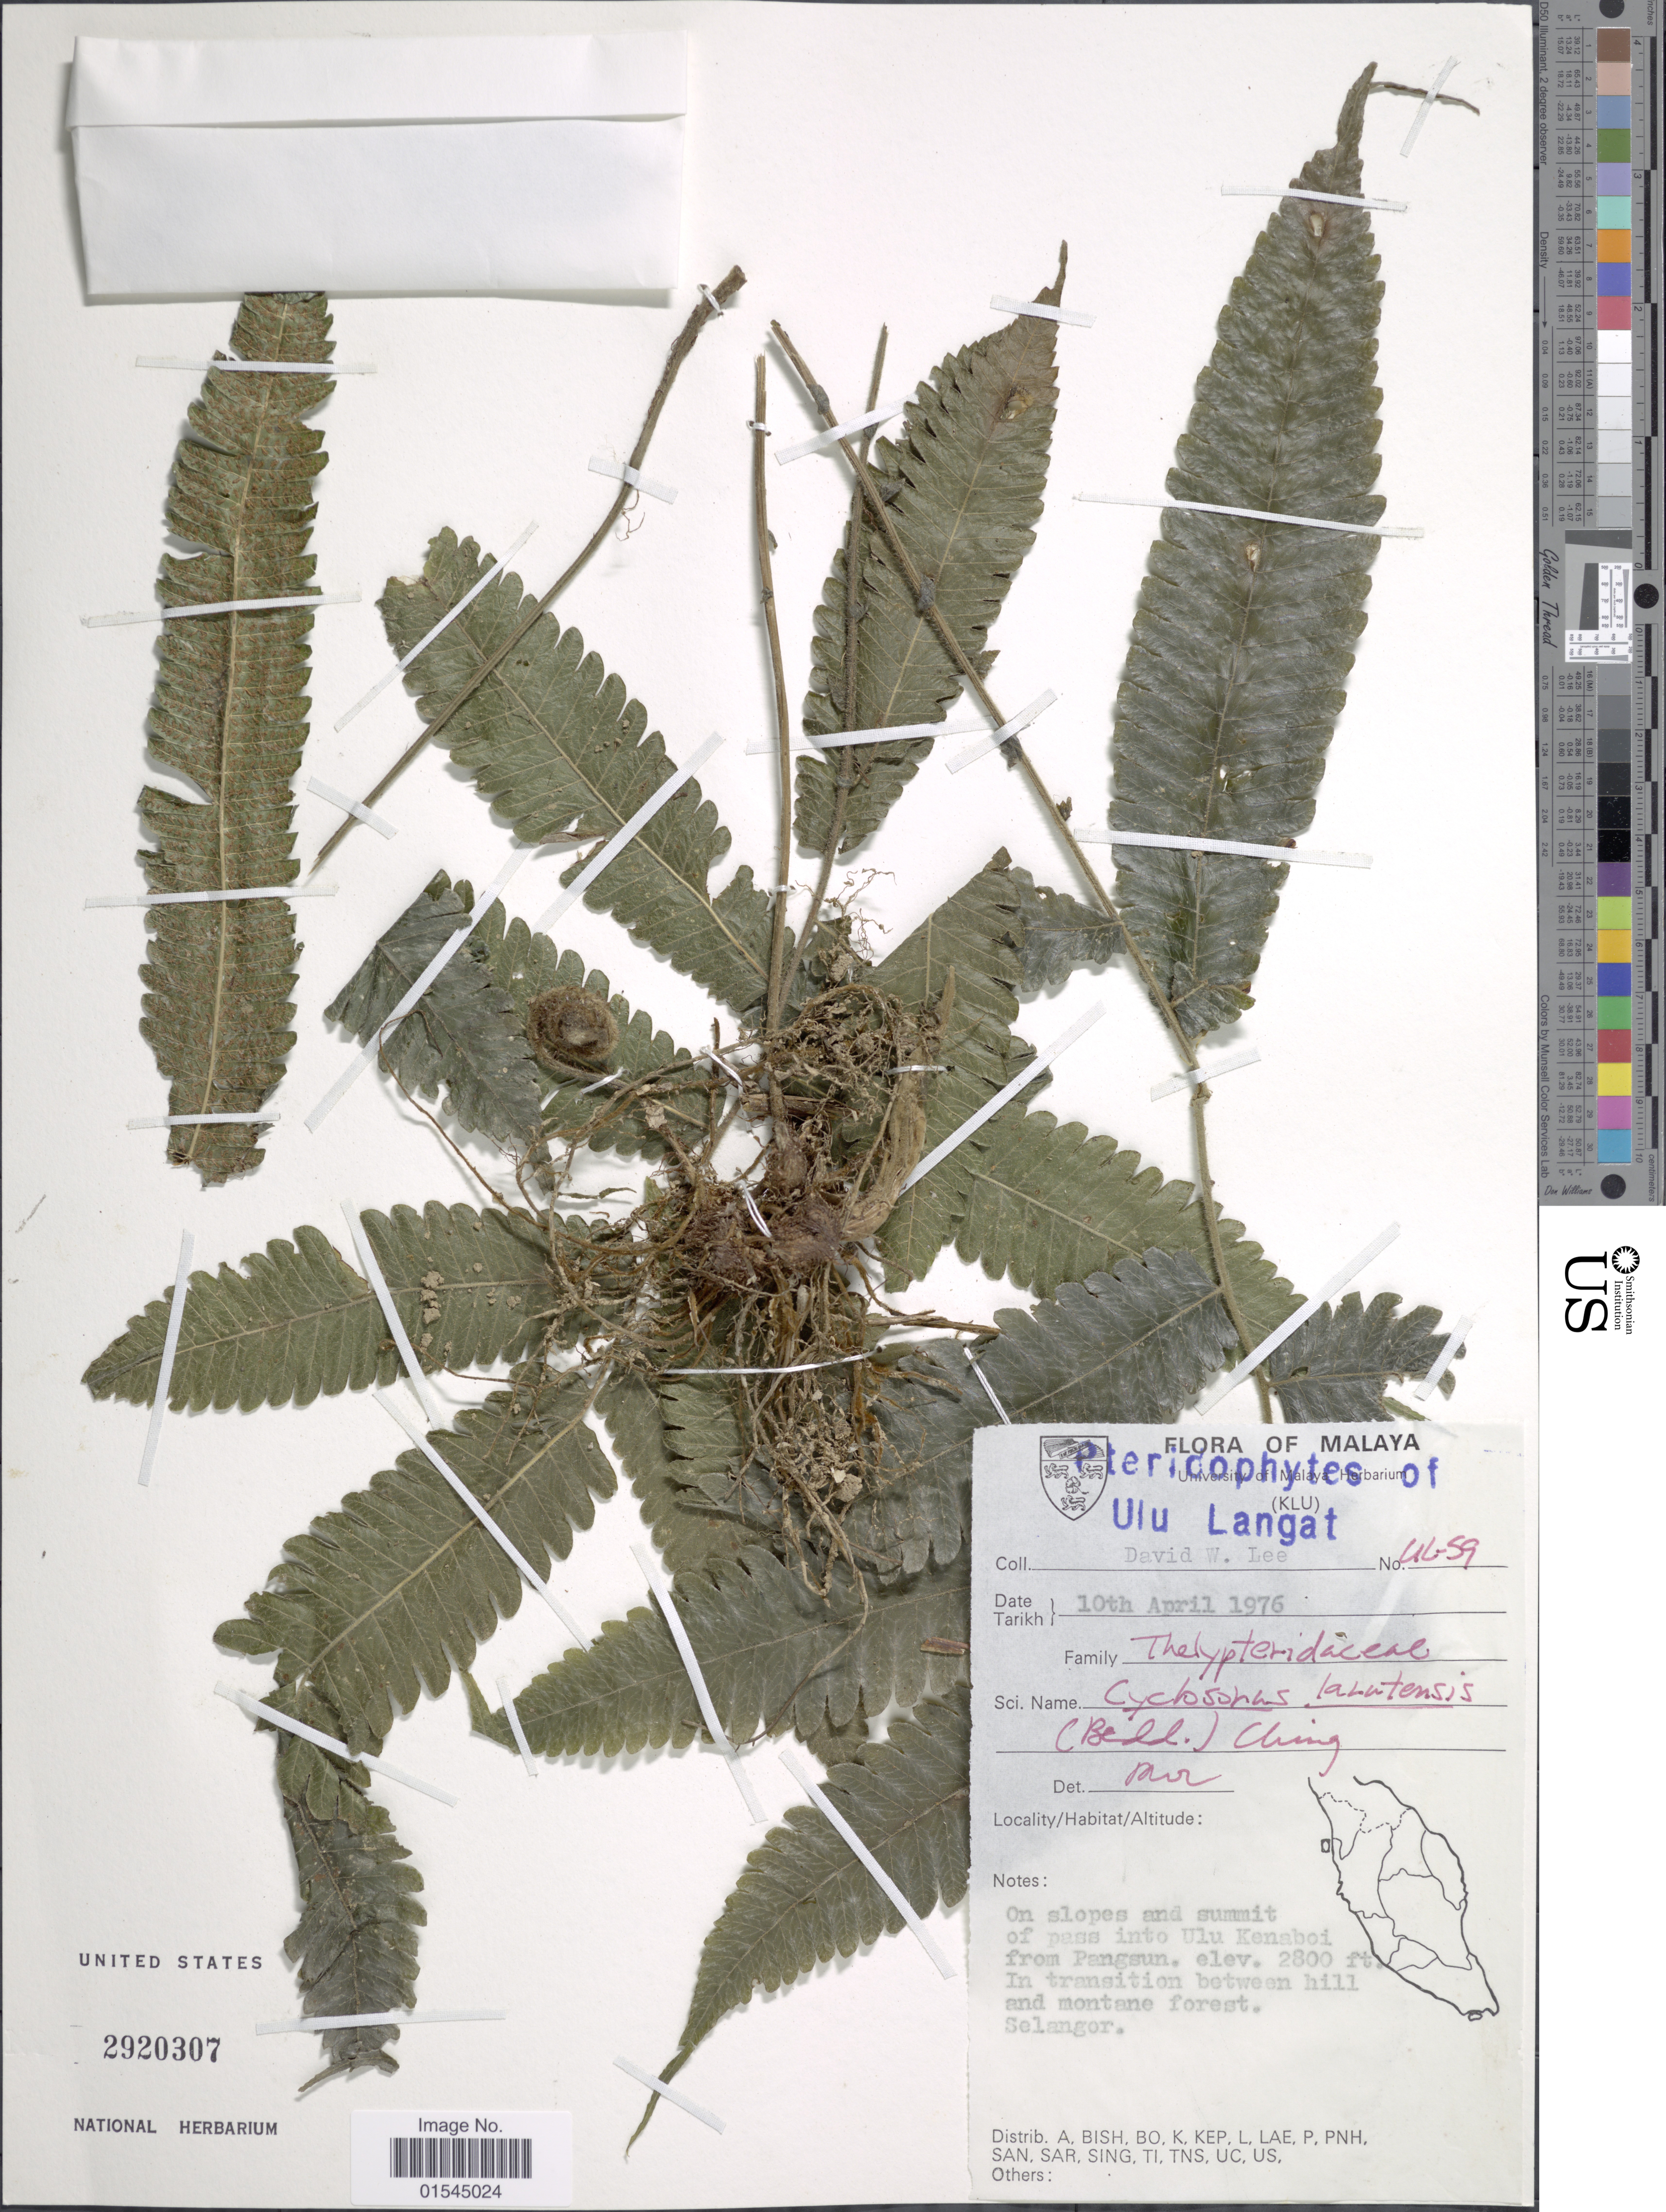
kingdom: Plantae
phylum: Tracheophyta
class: Polypodiopsida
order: Polypodiales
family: Thelypteridaceae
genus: Sphaerostephanos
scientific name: Sphaerostephanos larutensis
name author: (Bedd.) C. Chr.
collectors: D. Lee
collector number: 4659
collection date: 1976-04-10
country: Malaysia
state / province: Selangor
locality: Malaya. On slopes and summit of pass into Ulu Kensboi from Pengsun. Between hill and montane forest Selangor.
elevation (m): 853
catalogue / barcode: US 2920307